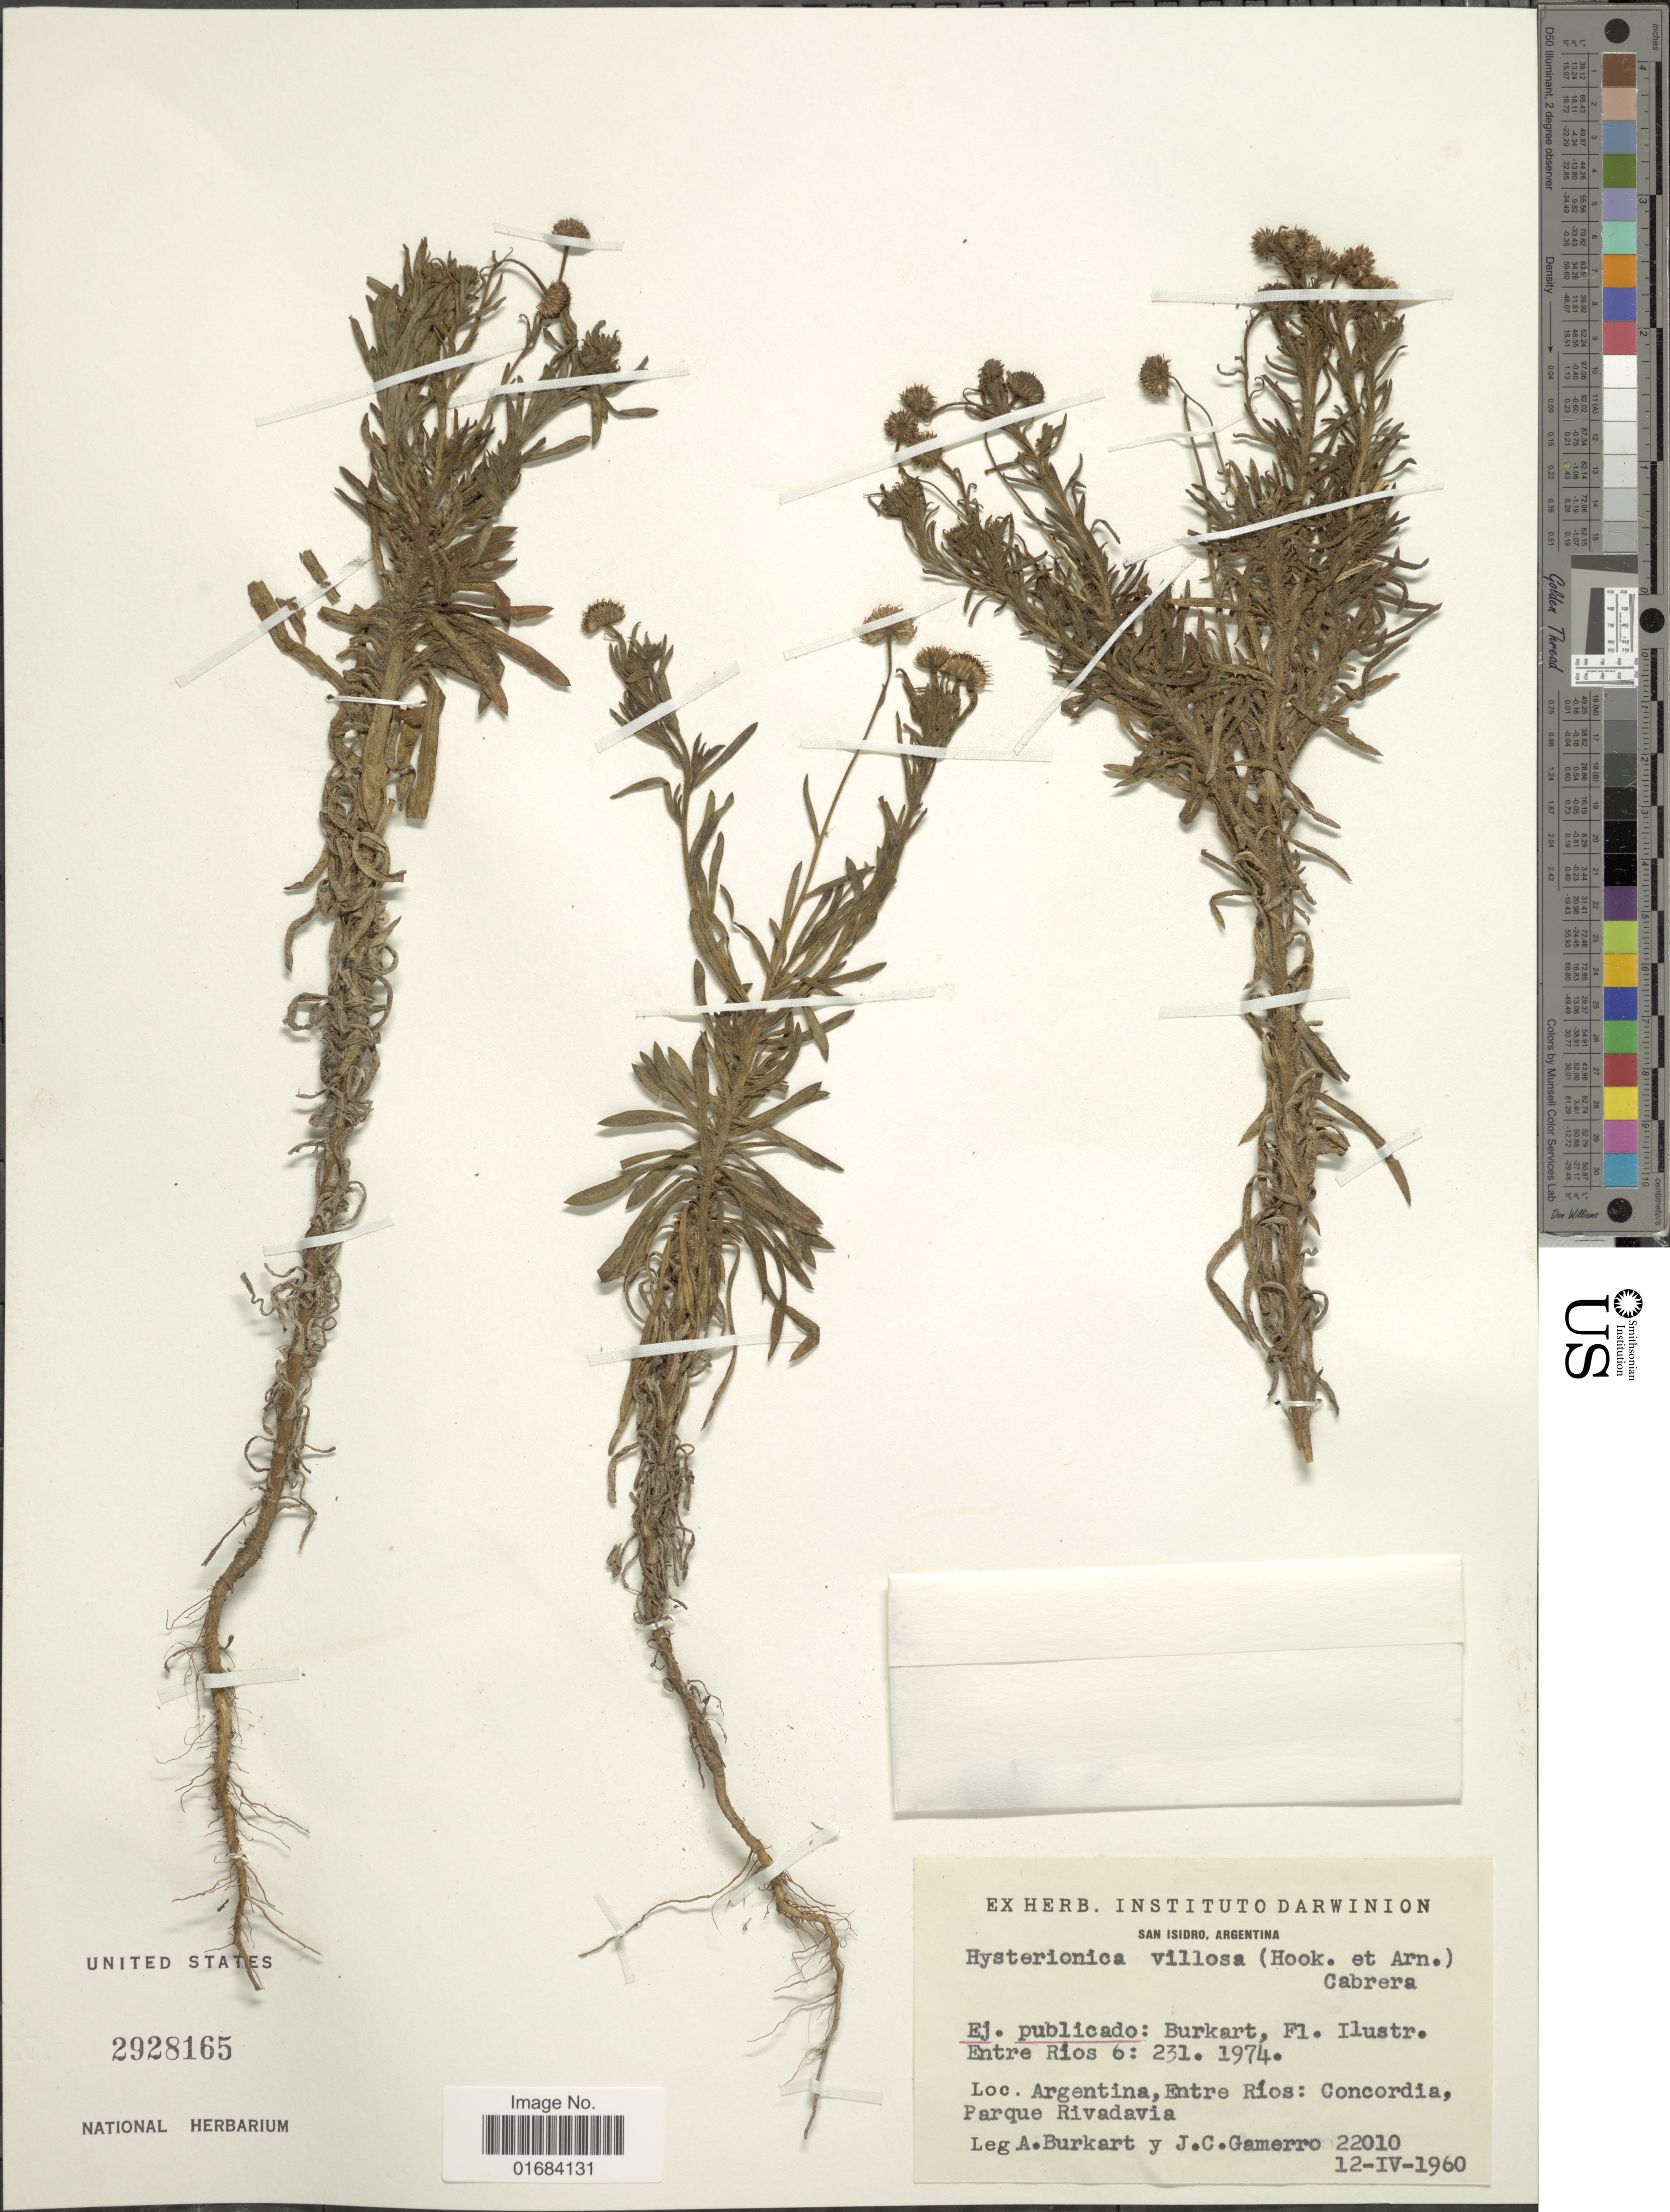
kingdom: Plantae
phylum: Tracheophyta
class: Magnoliopsida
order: Asterales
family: Asteraceae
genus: Hysterionica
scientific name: Hysterionica villosa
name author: (Hook. & Arn.) Cabrera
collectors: A. E. Burkart & J. Gamerro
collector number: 22010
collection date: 1960-04-12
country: Argentina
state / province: Entre Rios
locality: Concordia, Parque Rivadavia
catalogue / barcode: US 2928165